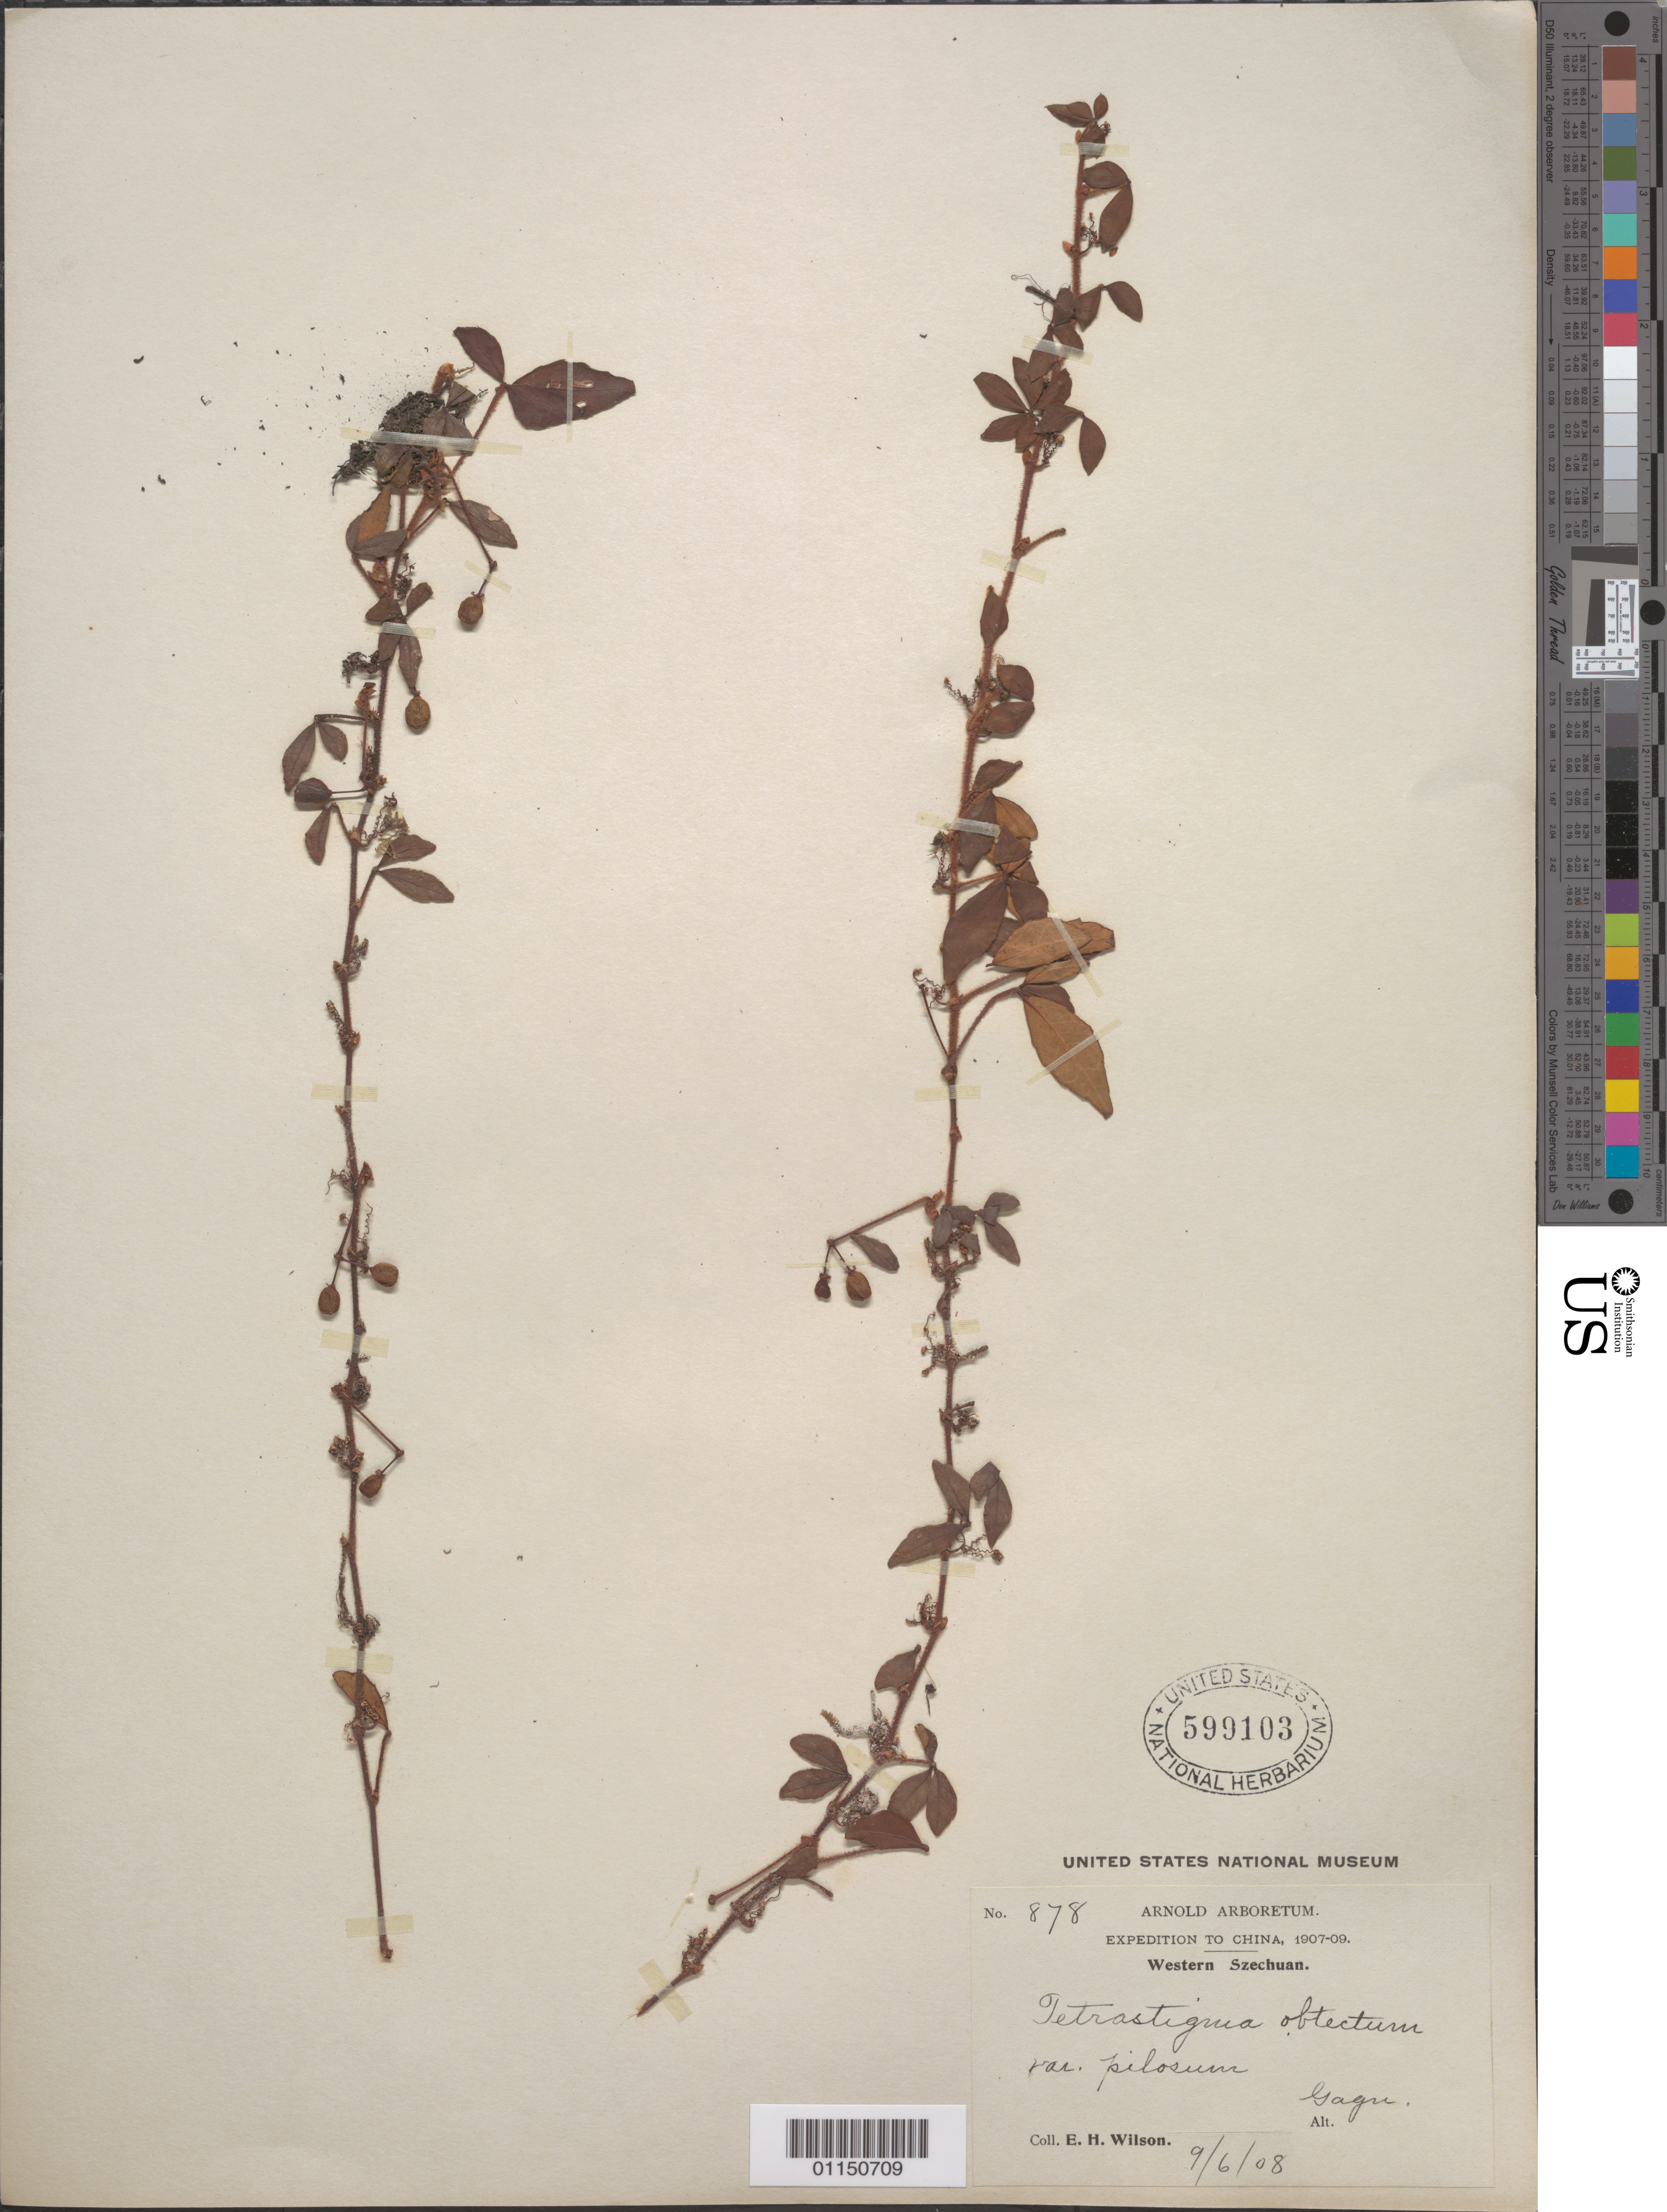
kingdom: Plantae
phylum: Tracheophyta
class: Magnoliopsida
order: Vitales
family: Vitaceae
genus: Tetrastigma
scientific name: Tetrastigma obtectum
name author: (Wall. ex Laws.) Planch. ex Franch.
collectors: E. H. Wilson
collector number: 878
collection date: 1908-06-09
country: China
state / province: Sichuan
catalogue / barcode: US 599103